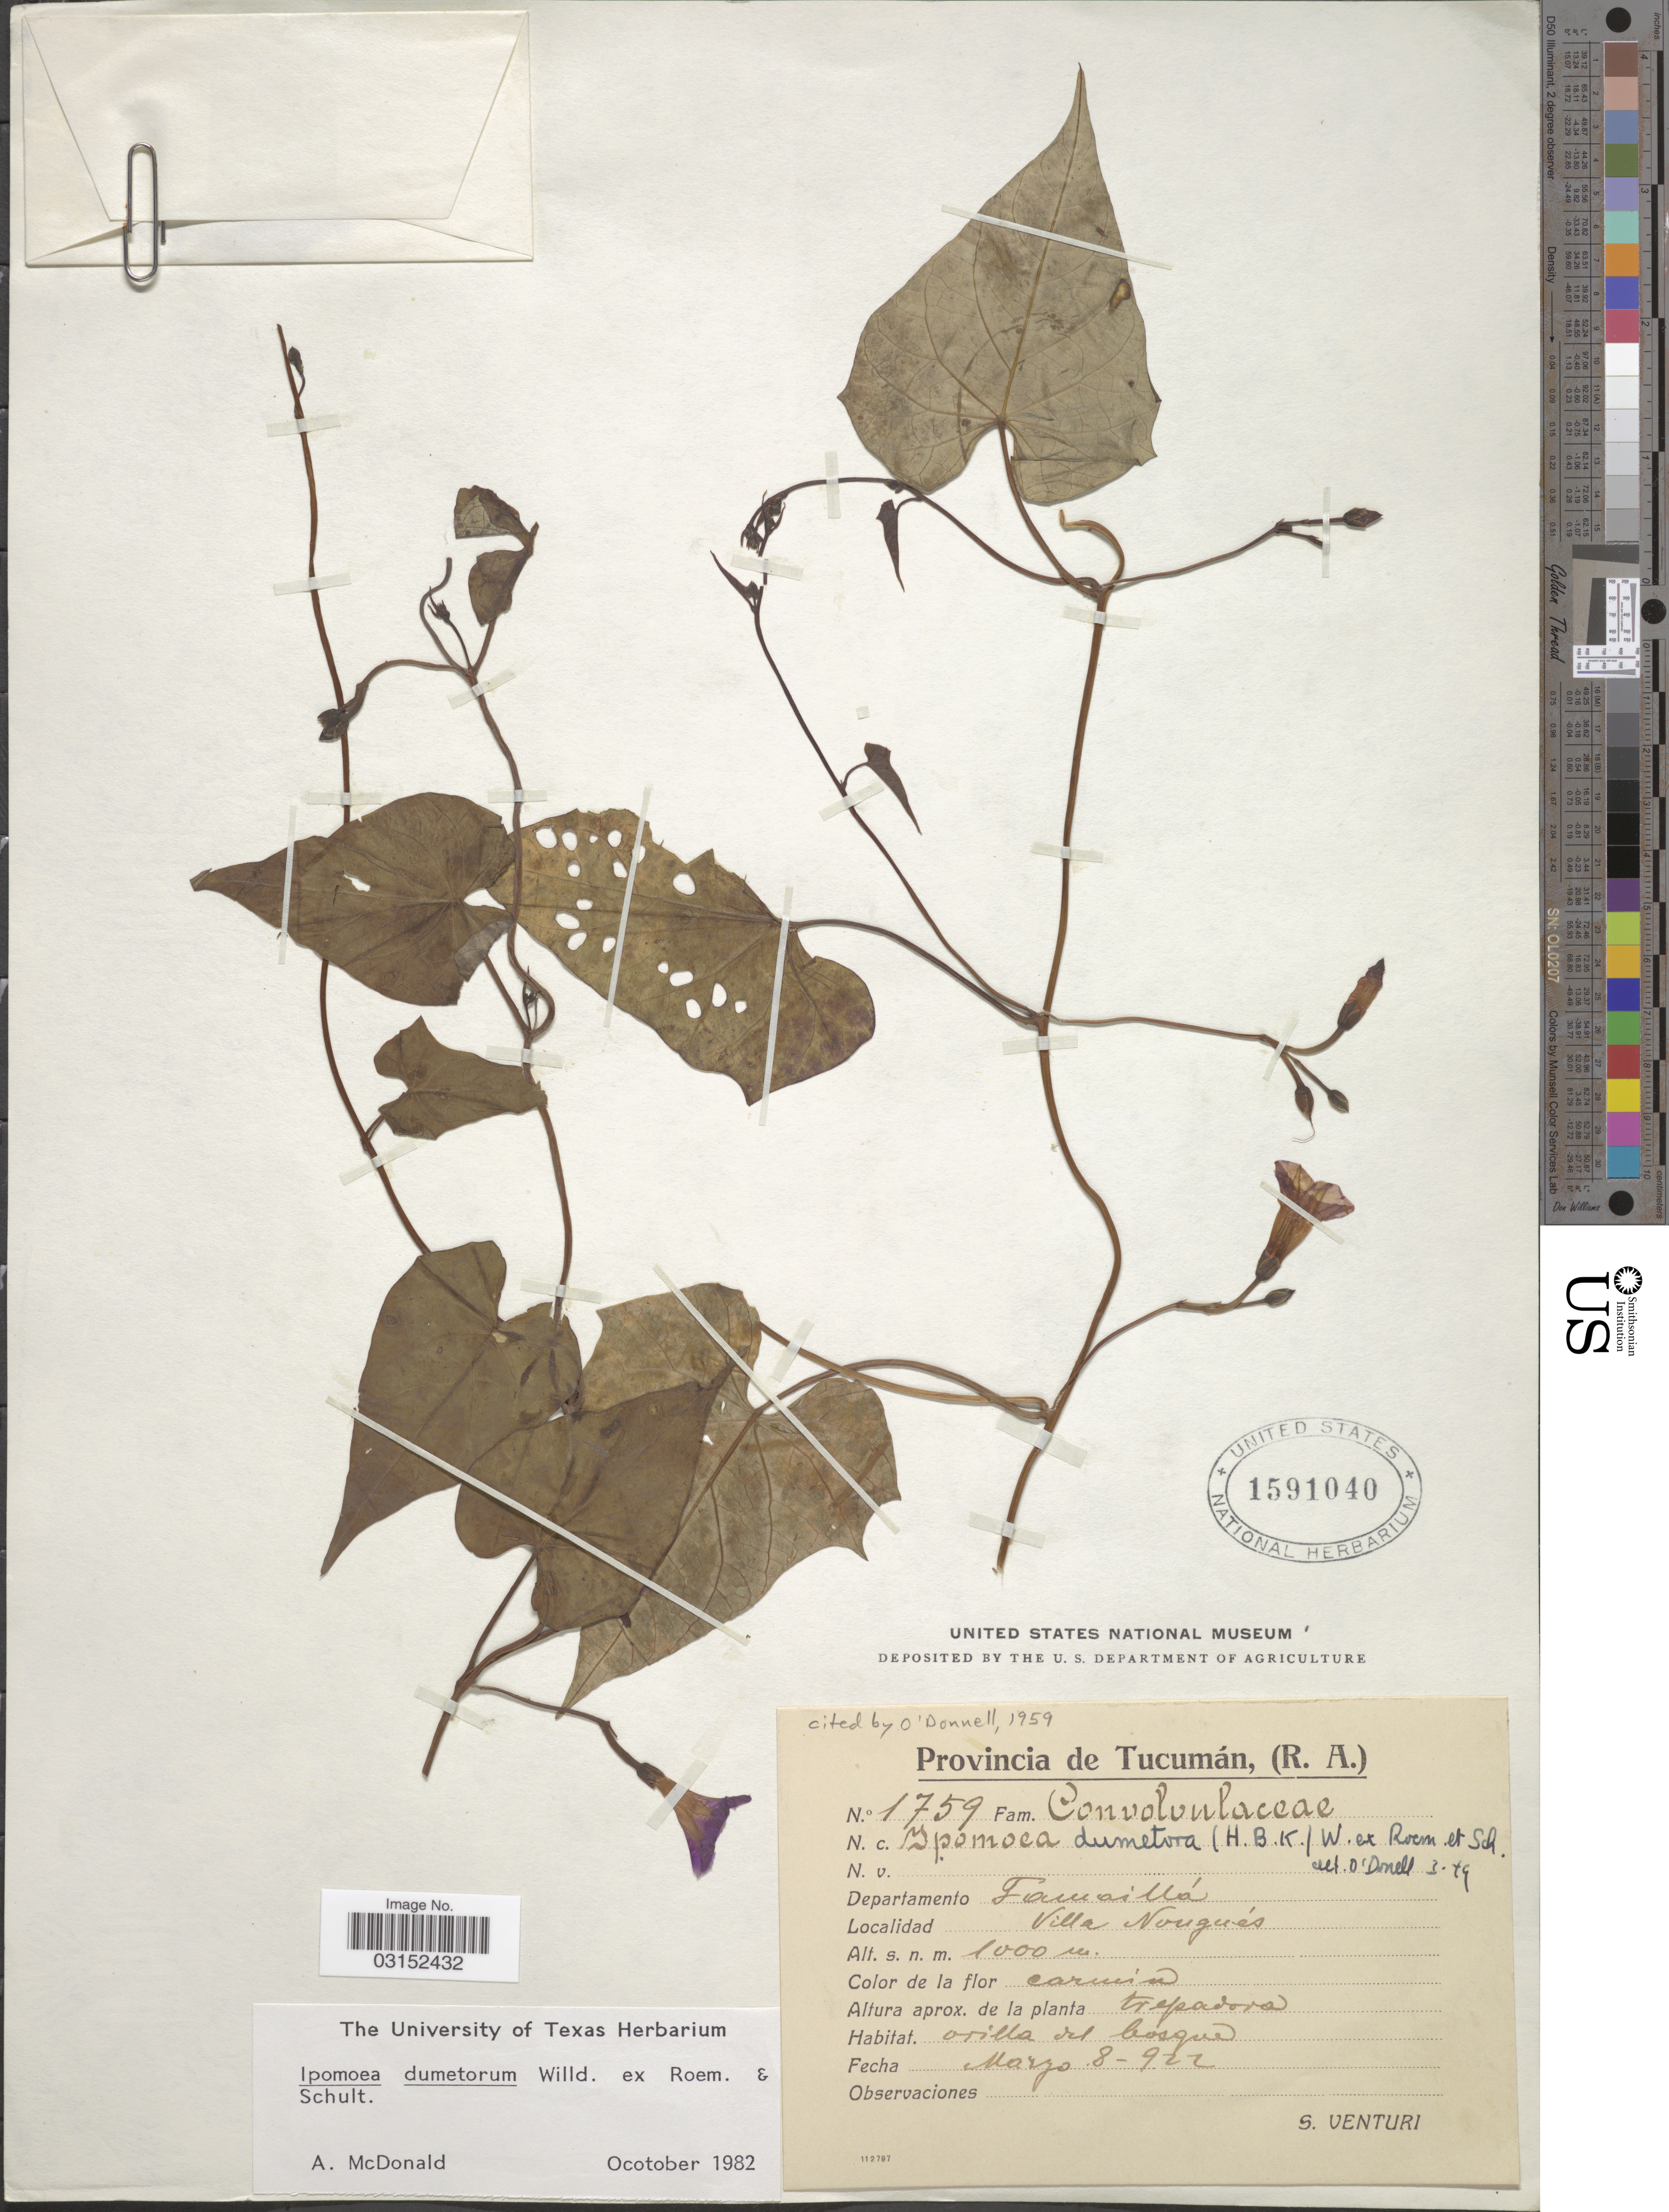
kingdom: Plantae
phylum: Tracheophyta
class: Magnoliopsida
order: Solanales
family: Convolvulaceae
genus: Ipomoea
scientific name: Ipomoea dumetorum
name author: Willd.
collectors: S. Venturi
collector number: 1759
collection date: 1922-03-08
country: Argentina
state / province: Tucuman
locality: Provincia de Tucumán, (R.A.) Departamento Famaillá, Villa Nougués.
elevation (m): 1000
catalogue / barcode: US 1591040